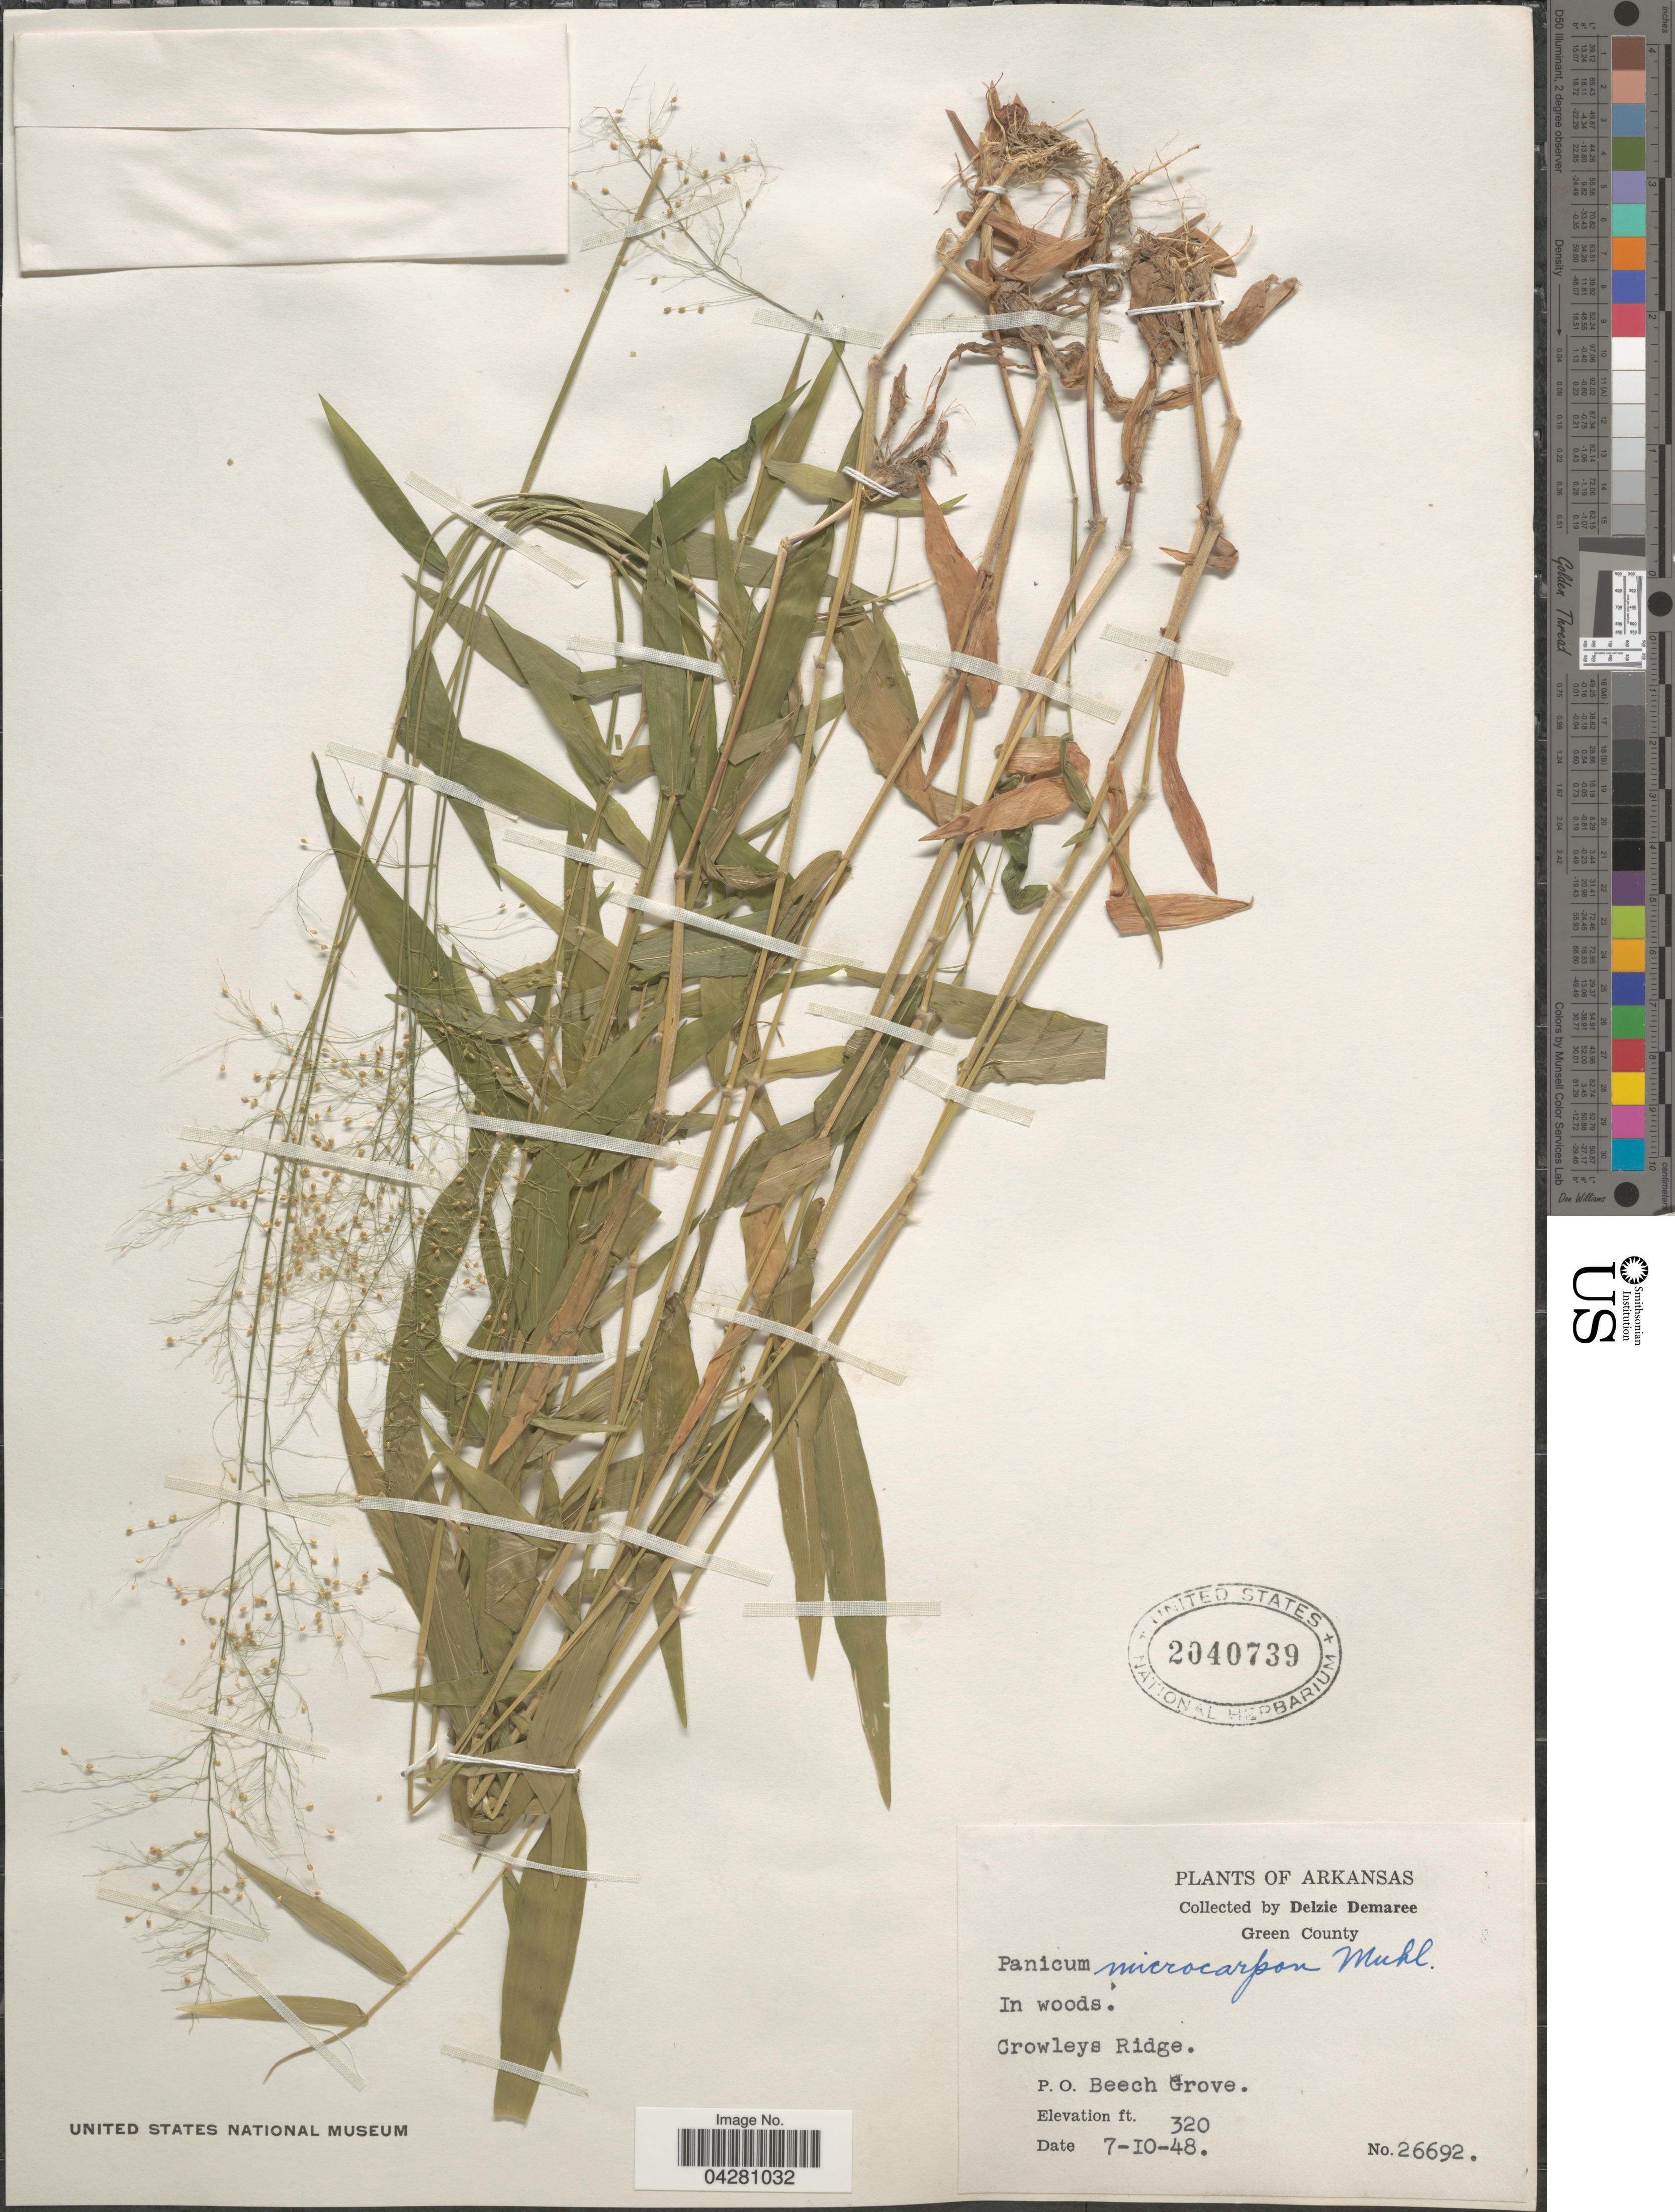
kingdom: Plantae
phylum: Tracheophyta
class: Liliopsida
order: Poales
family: Poaceae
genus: Dichanthelium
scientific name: Dichanthelium dichotomum var. dichotomum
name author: (L.) Gould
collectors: D. Demaree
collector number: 26692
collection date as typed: Transcribed d/m/y: 10/7/48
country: United States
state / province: Arkansas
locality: Green County. Crowleys Ridge. P. O. Beech Grove.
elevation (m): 98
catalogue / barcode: US 2040739